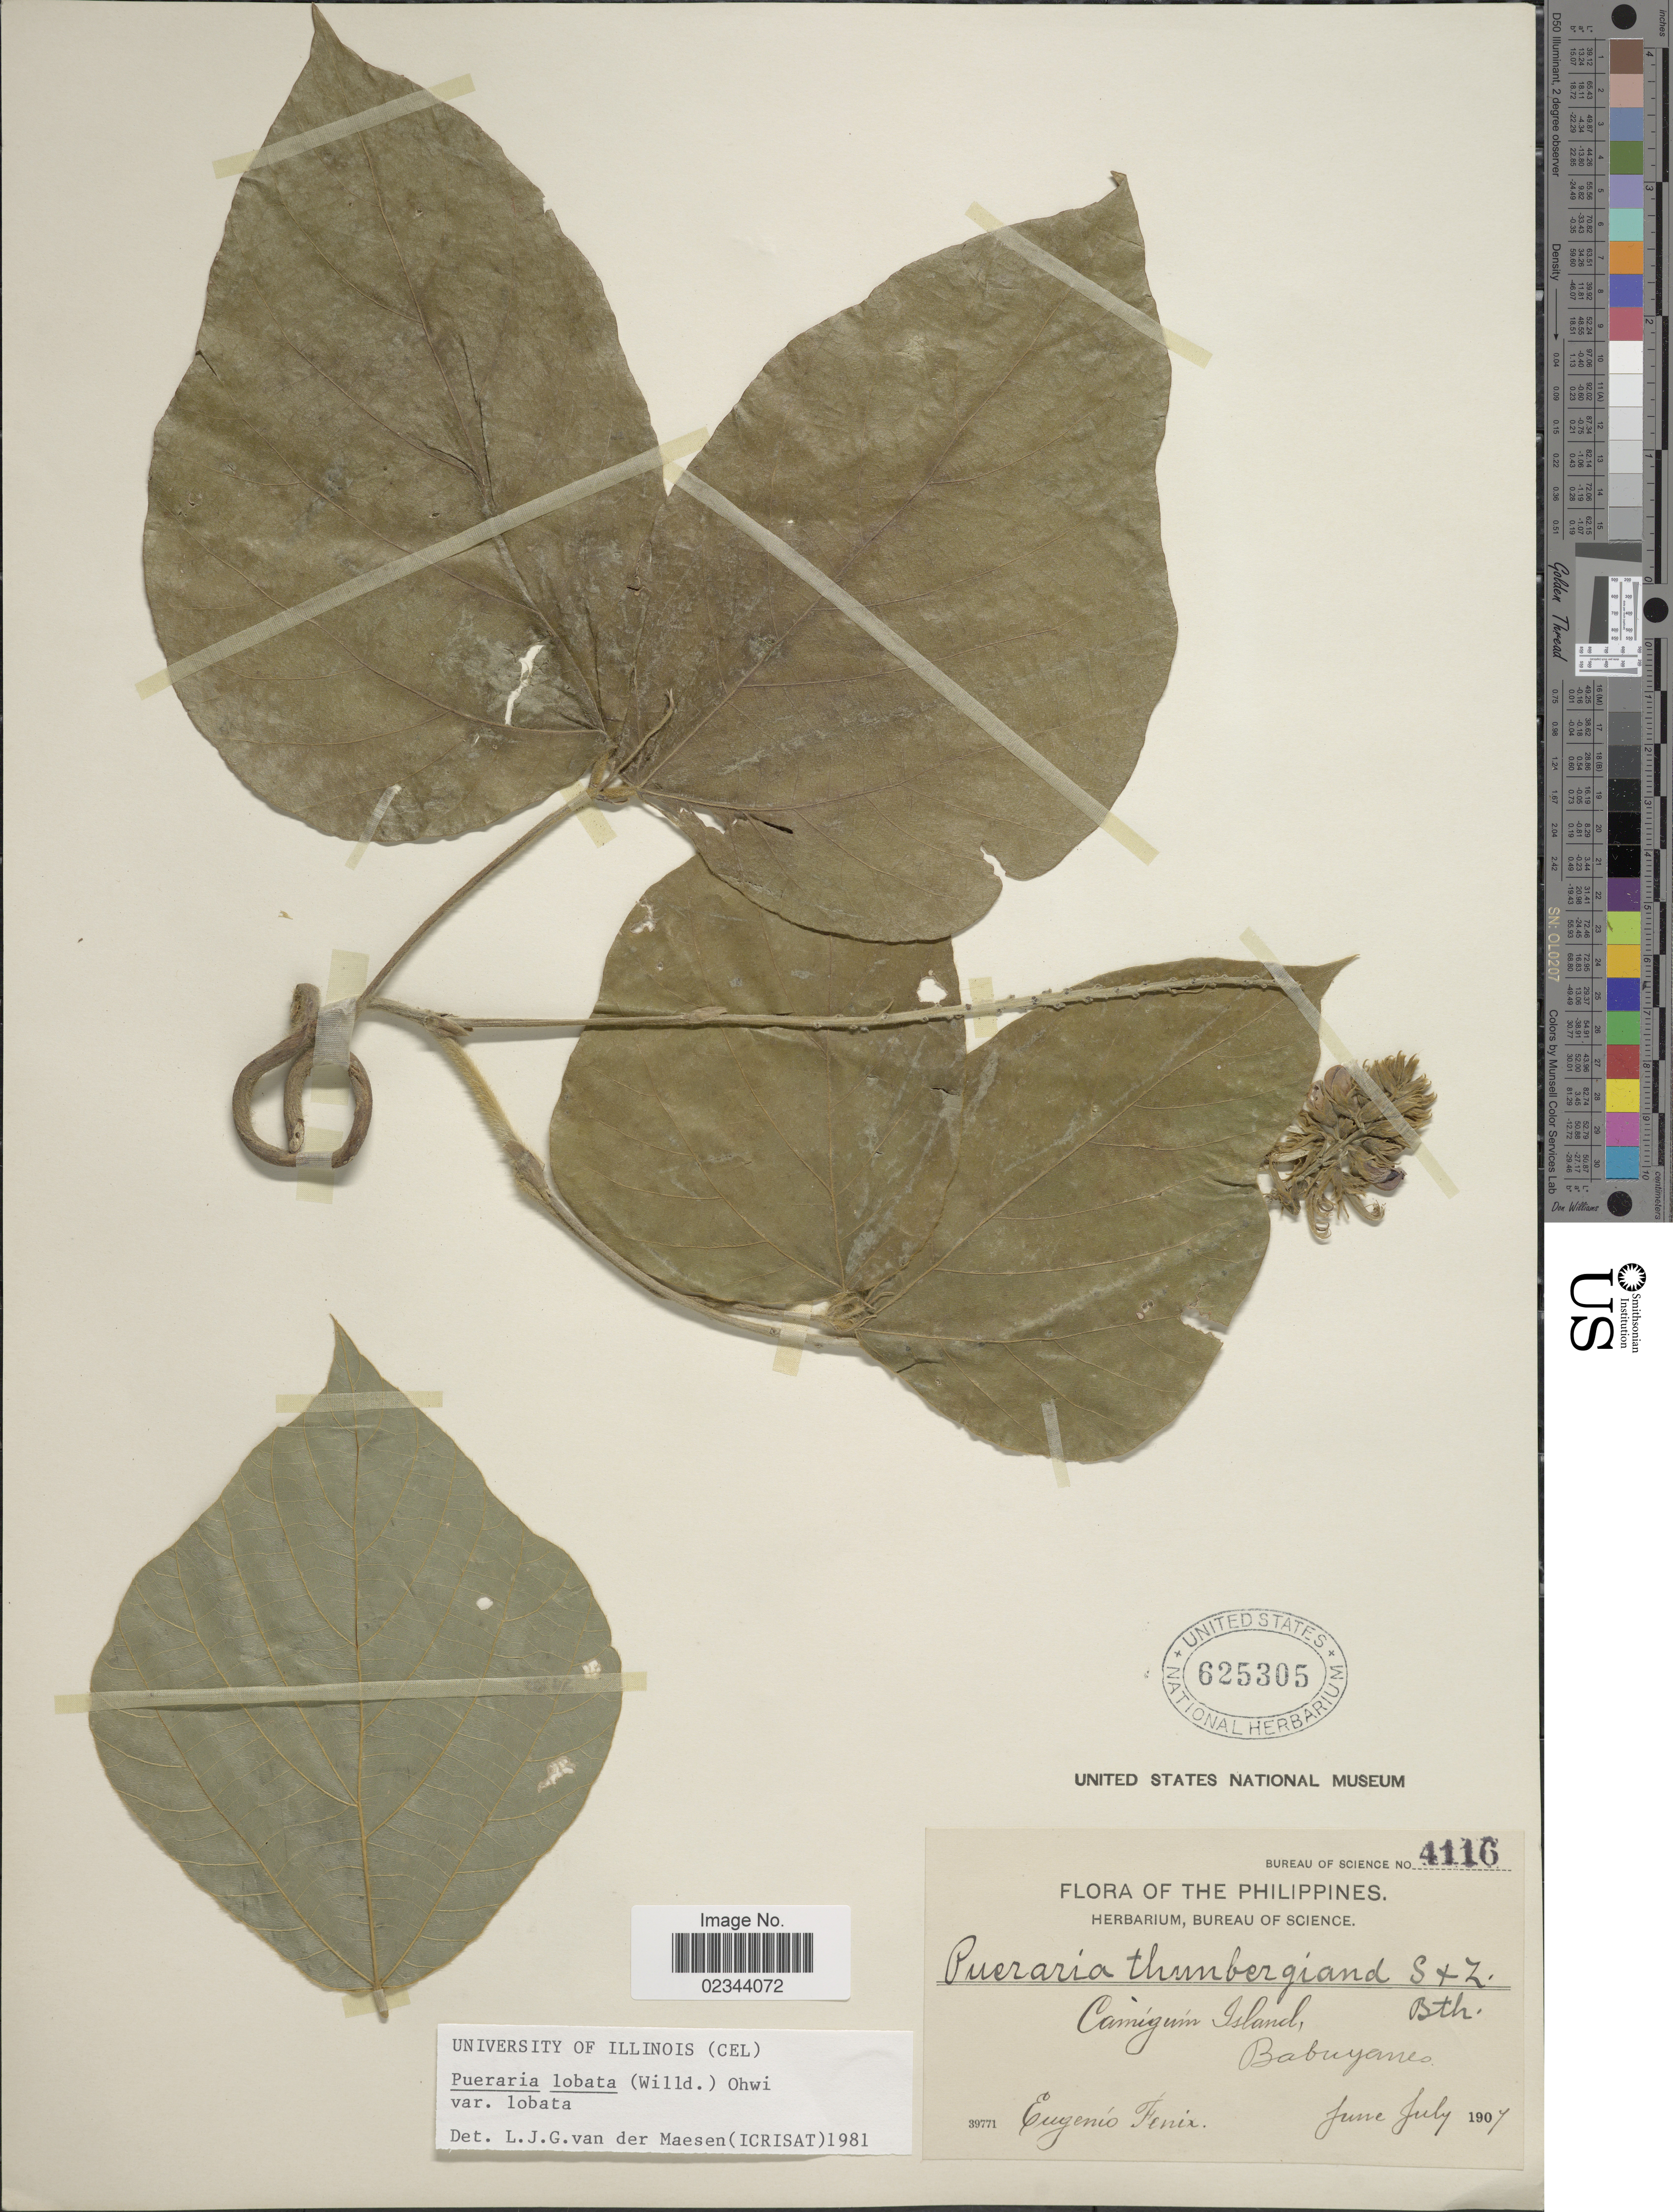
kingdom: Plantae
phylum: Tracheophyta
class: Magnoliopsida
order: Fabales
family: Fabaceae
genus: Pueraria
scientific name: Pueraria lobata var. lobata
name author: (Willd.) Ohwi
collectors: E. Fénix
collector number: Bureau of Science 4116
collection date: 1907-06/1907-07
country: Philippines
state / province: Northern Mindanao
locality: Camguin Island, Babuyanes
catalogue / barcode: US 625305